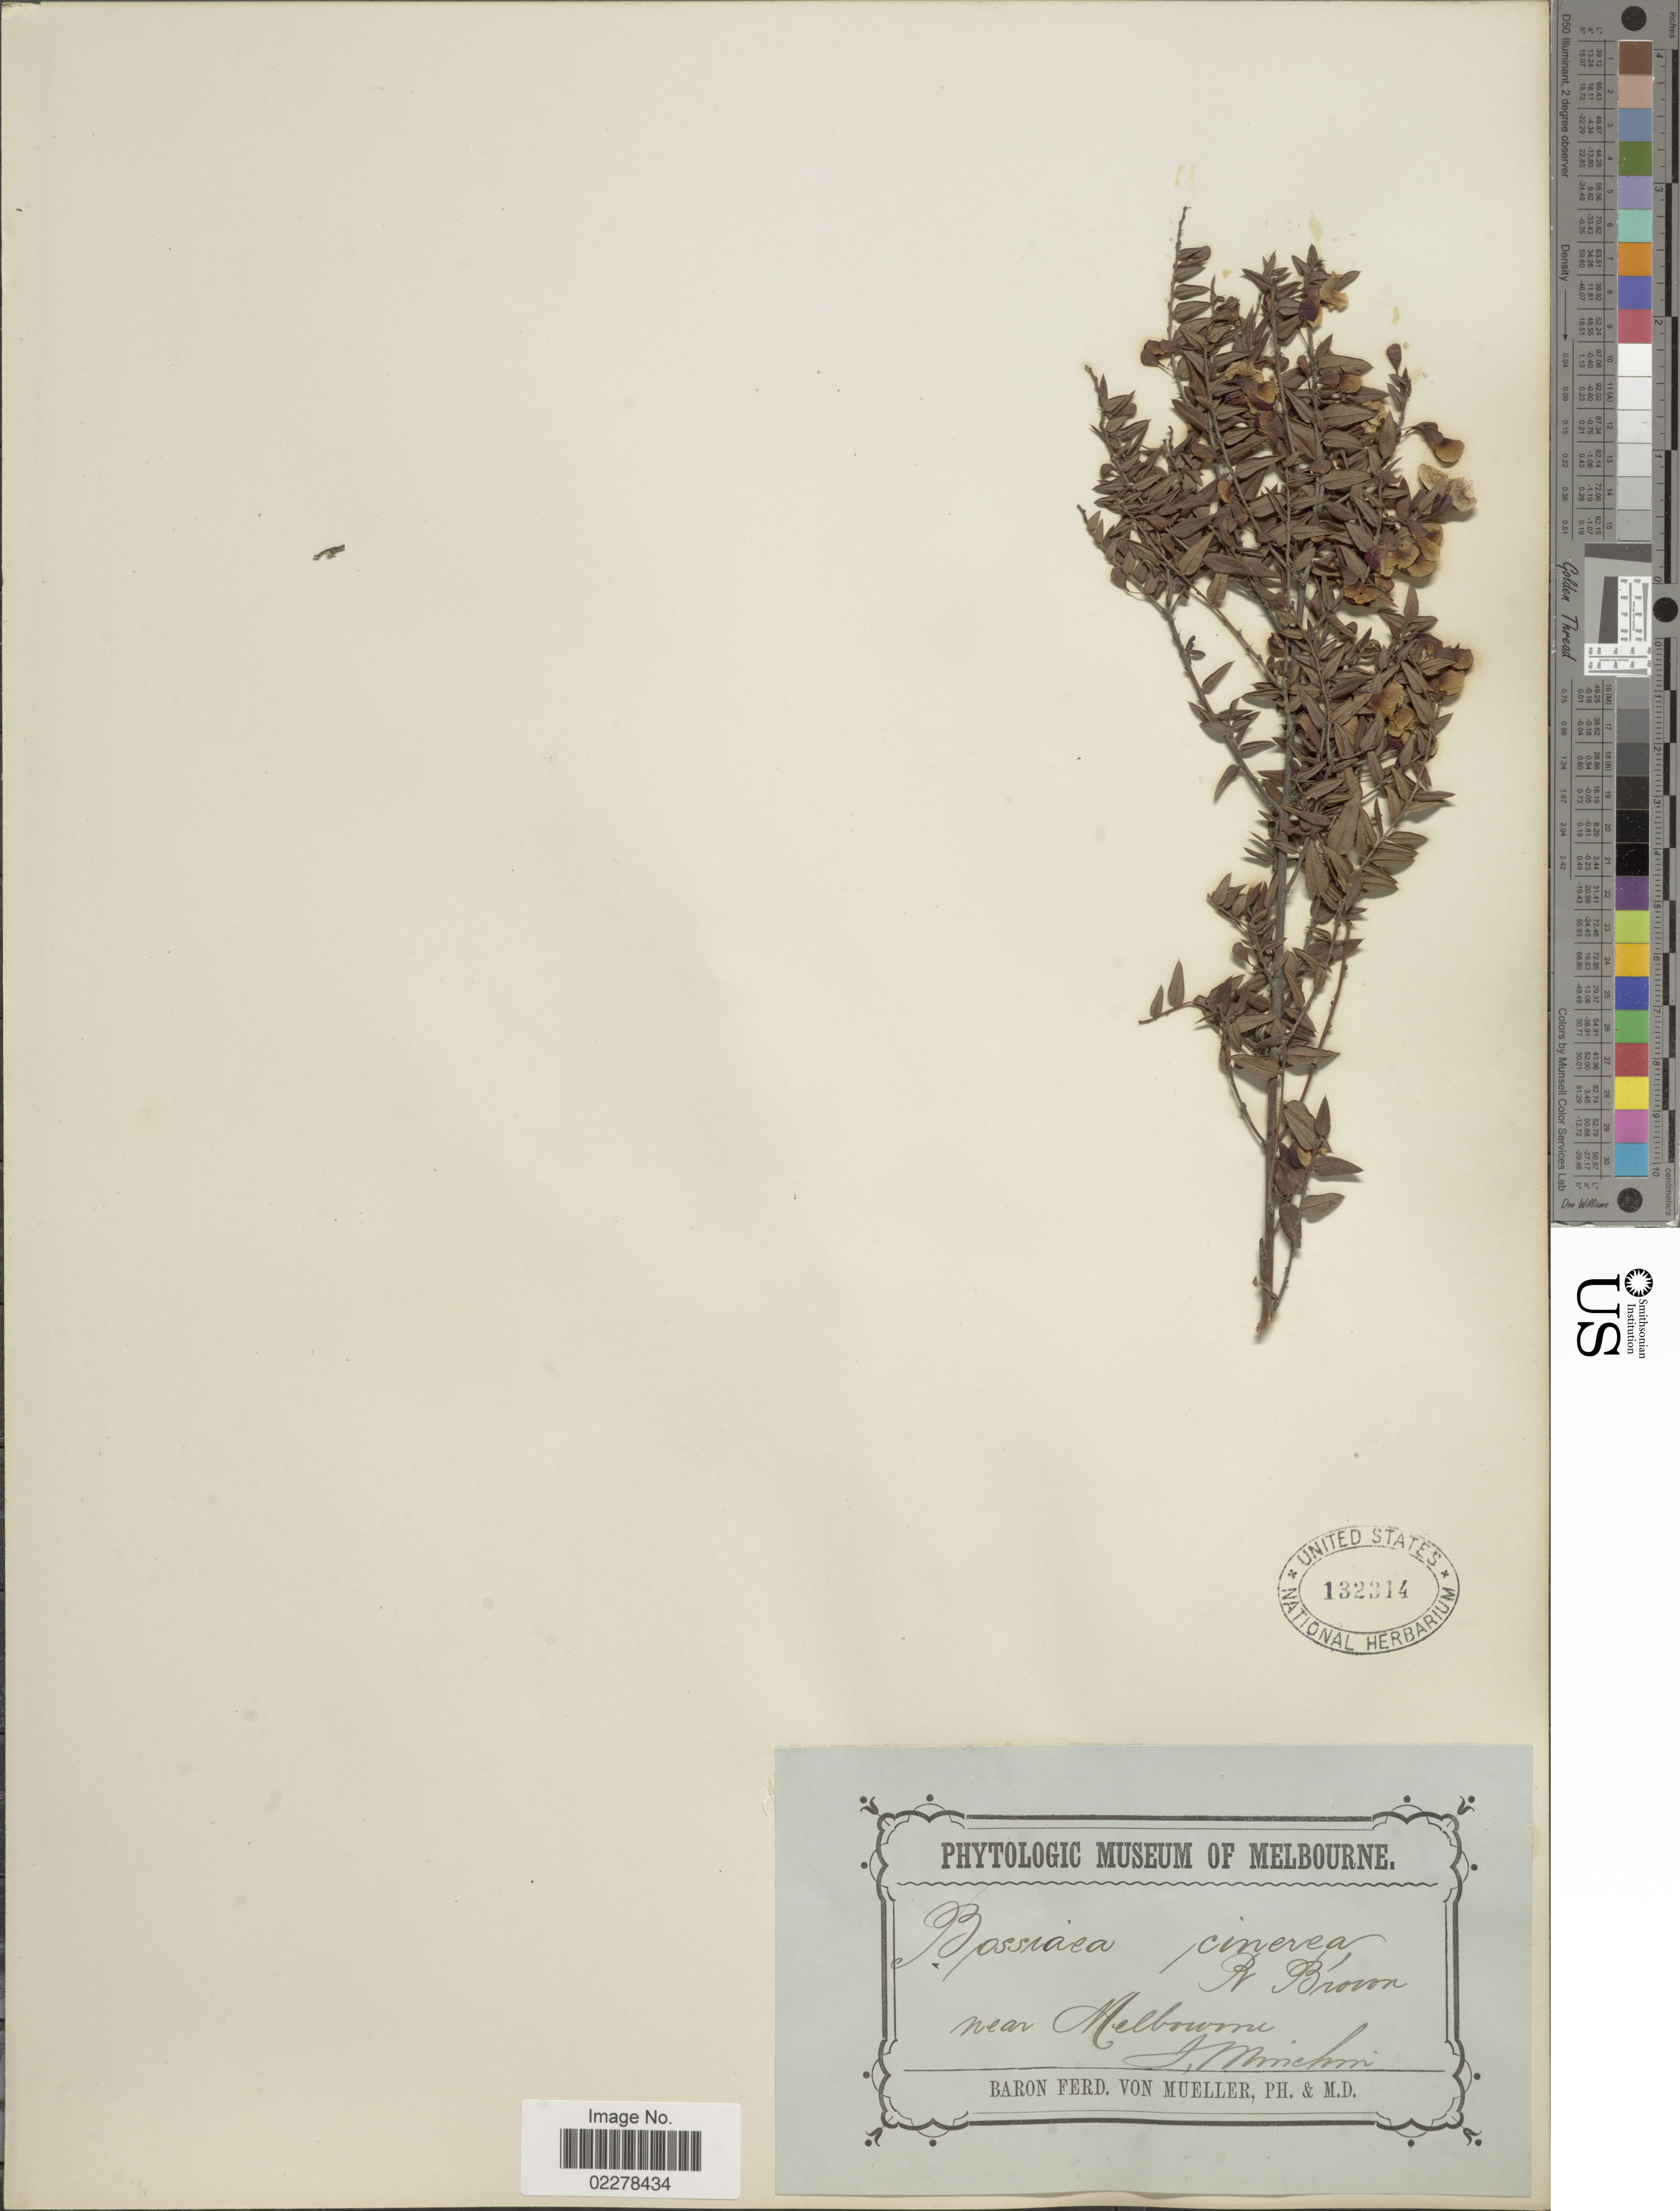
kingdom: Plantae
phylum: Tracheophyta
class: Magnoliopsida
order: Fabales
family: Fabaceae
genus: Bossiaea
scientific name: Bossiaea cinerea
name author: R. Br.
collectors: J. Minchin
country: Australia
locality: Near melbourne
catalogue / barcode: US 132314